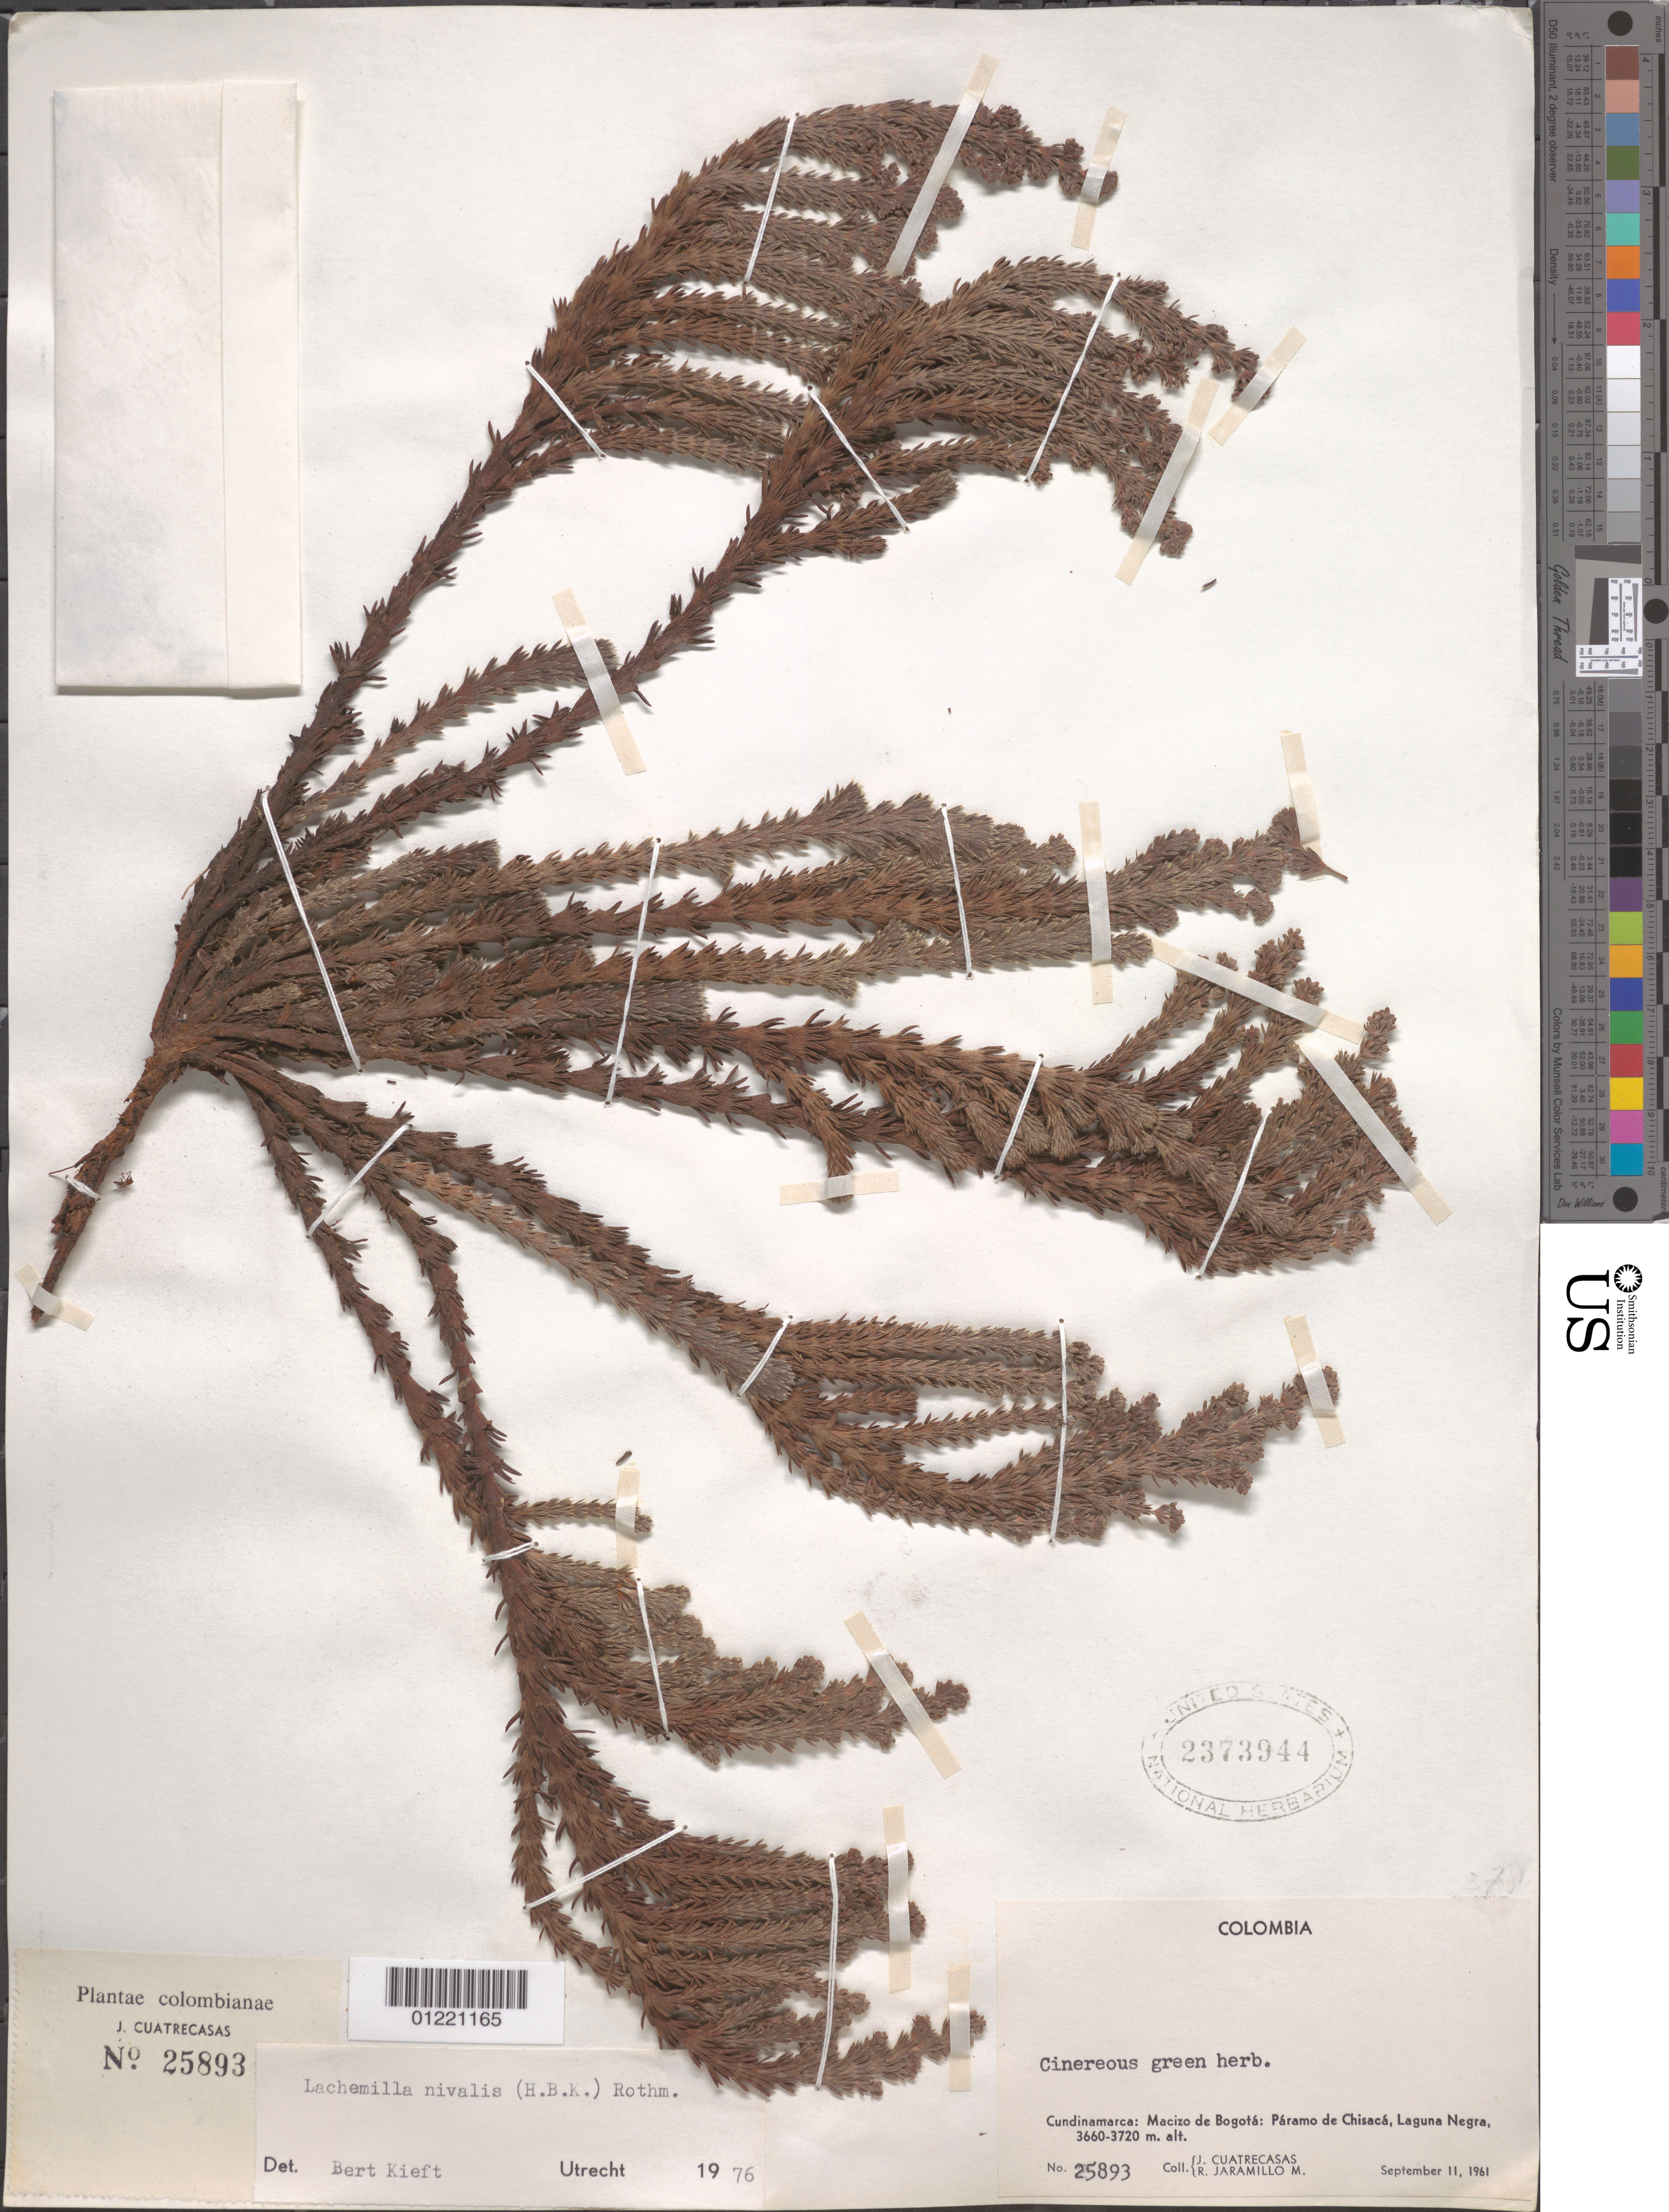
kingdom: Plantae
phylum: Tracheophyta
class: Magnoliopsida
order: Rosales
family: Rosaceae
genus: Lachemilla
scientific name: Lachemilla nivalis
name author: (Kunth) Rothm.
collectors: J. Cuatrecasas & R. Jaramillo M.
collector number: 25893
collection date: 1961-09-11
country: Colombia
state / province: Cundinamarca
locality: Macizo de Bogota: Paramo de Chisaca, Laguna Negra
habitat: paramo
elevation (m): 3660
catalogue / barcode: US 2373944